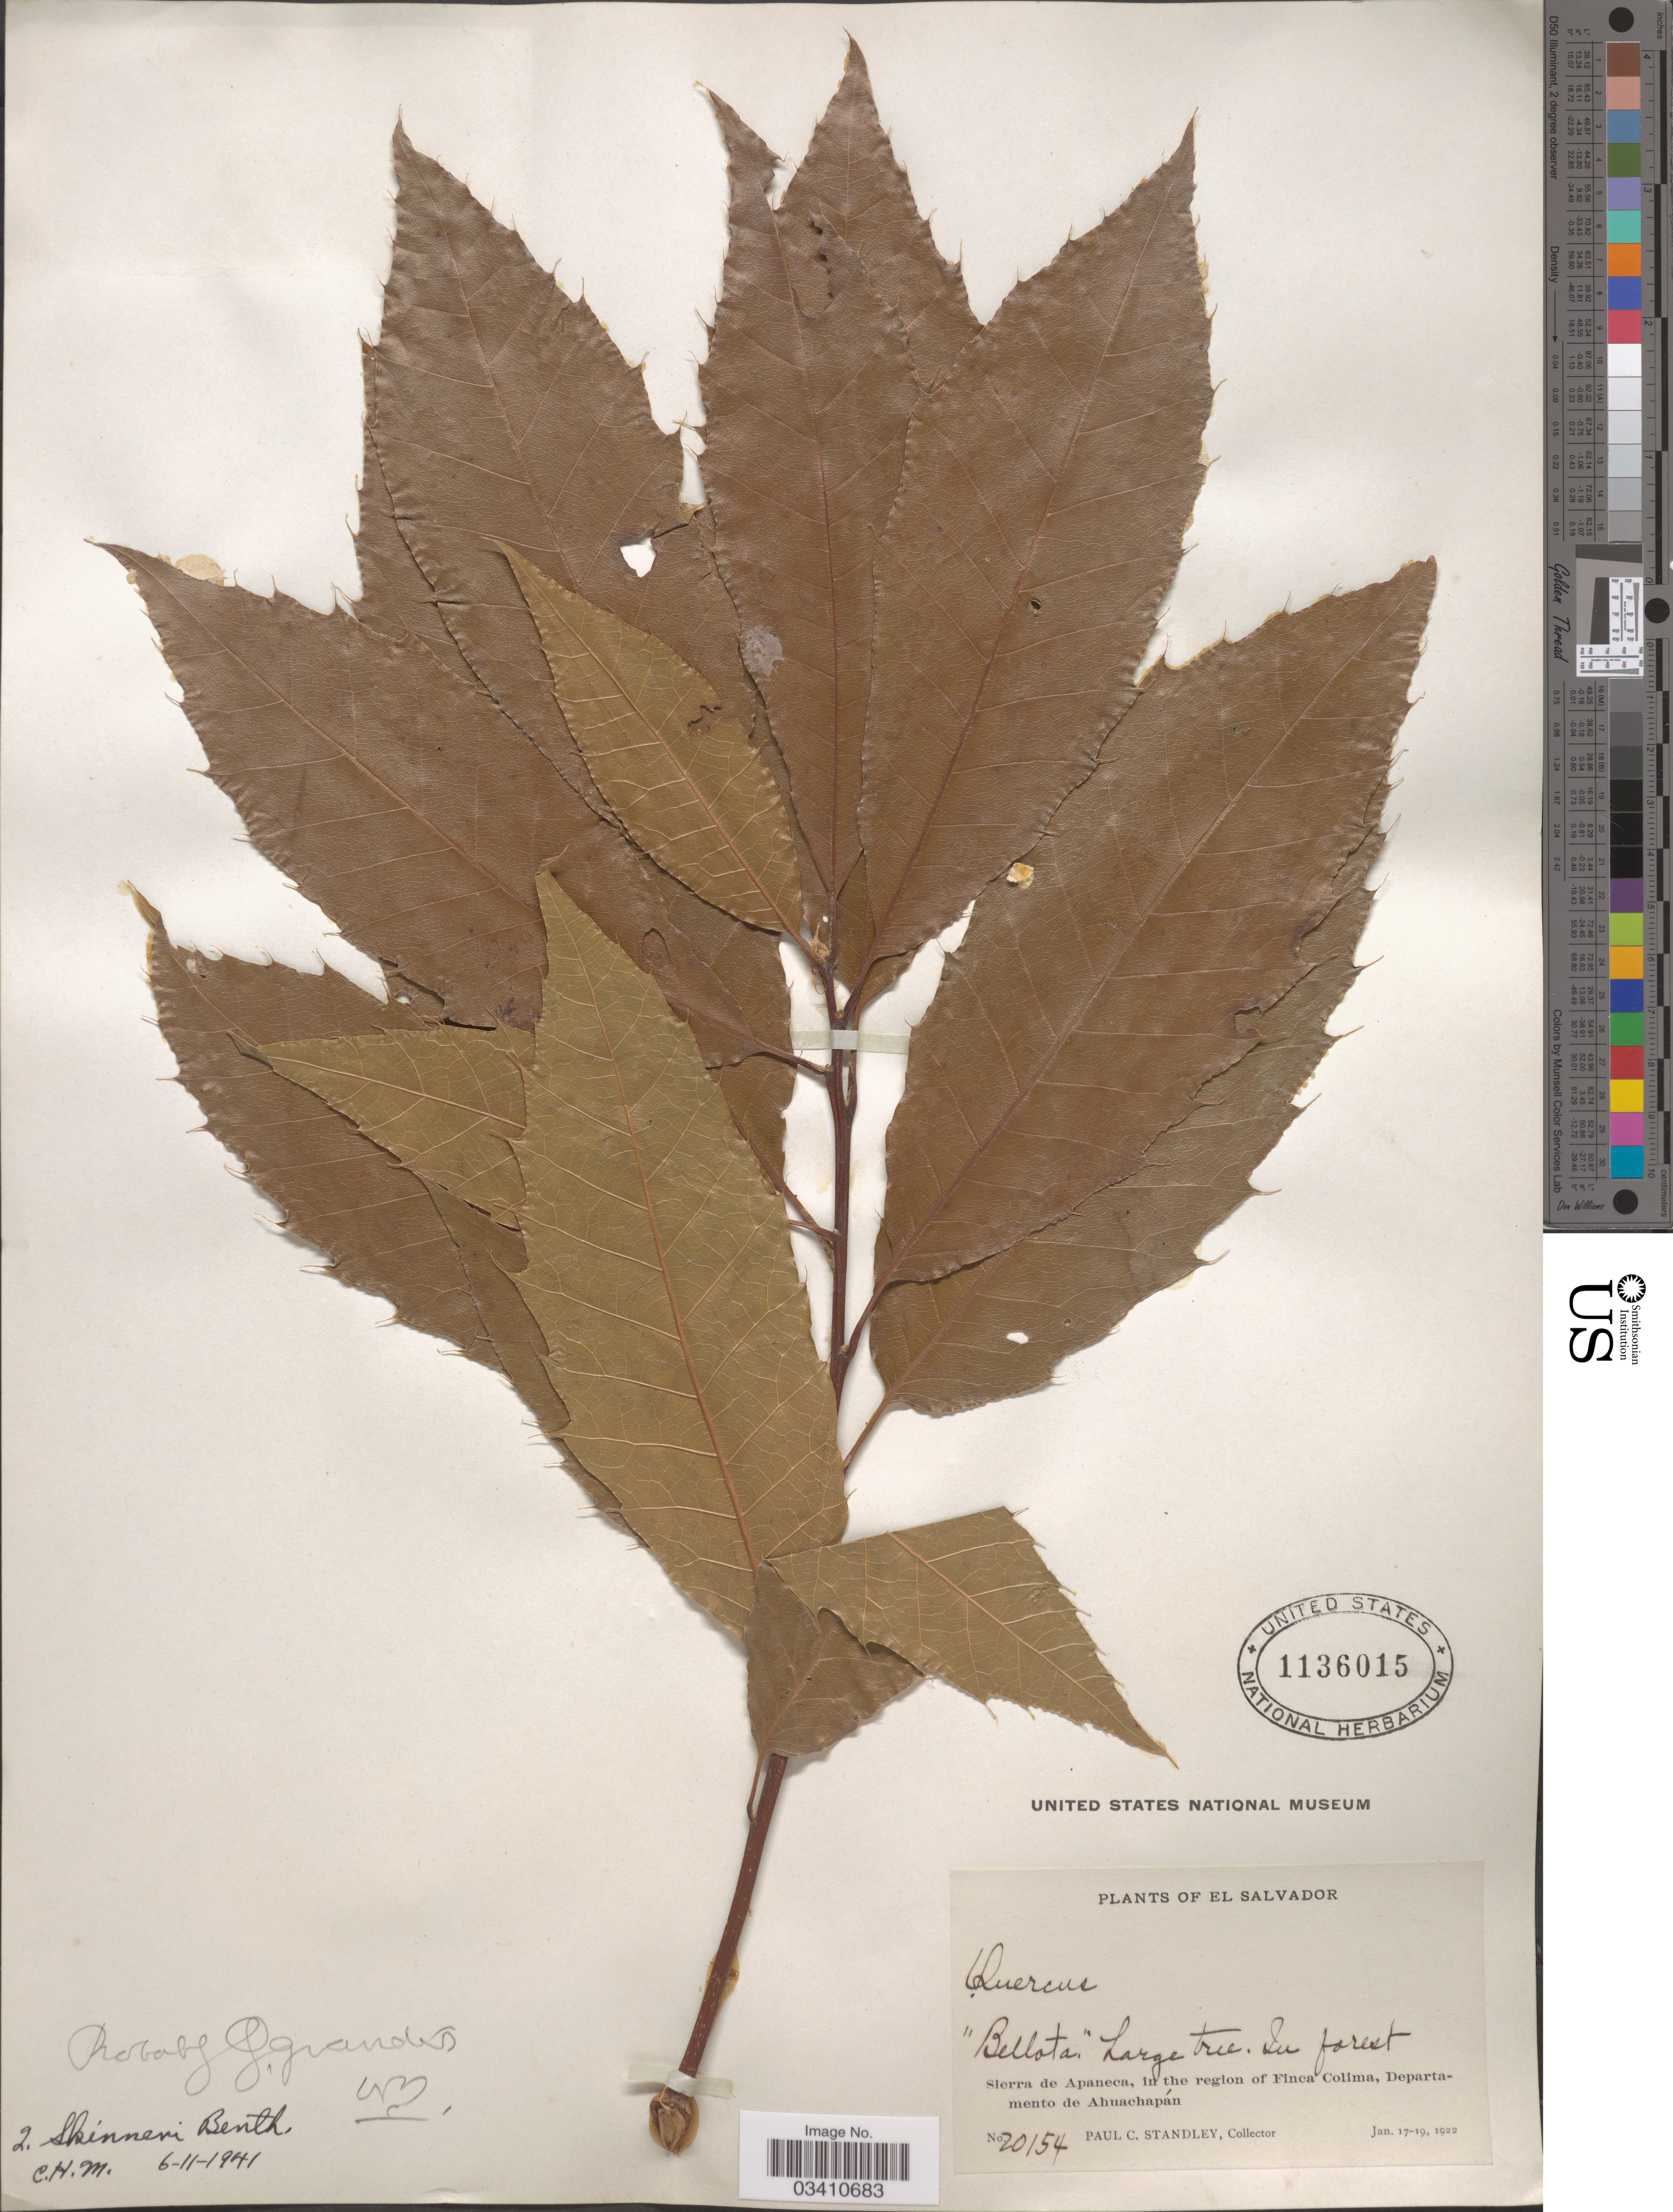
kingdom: Plantae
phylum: Tracheophyta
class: Magnoliopsida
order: Fagales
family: Fagaceae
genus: Quercus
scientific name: Quercus skinneri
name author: Benth.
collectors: P. C. Standley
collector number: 20154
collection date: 1922-01-17/1922-01-19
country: El Salvador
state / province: Ahuachapan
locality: Sierra de Apaneca, in the region of Finca Colima, Departamento de Ahuachapán.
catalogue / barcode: US 1136015